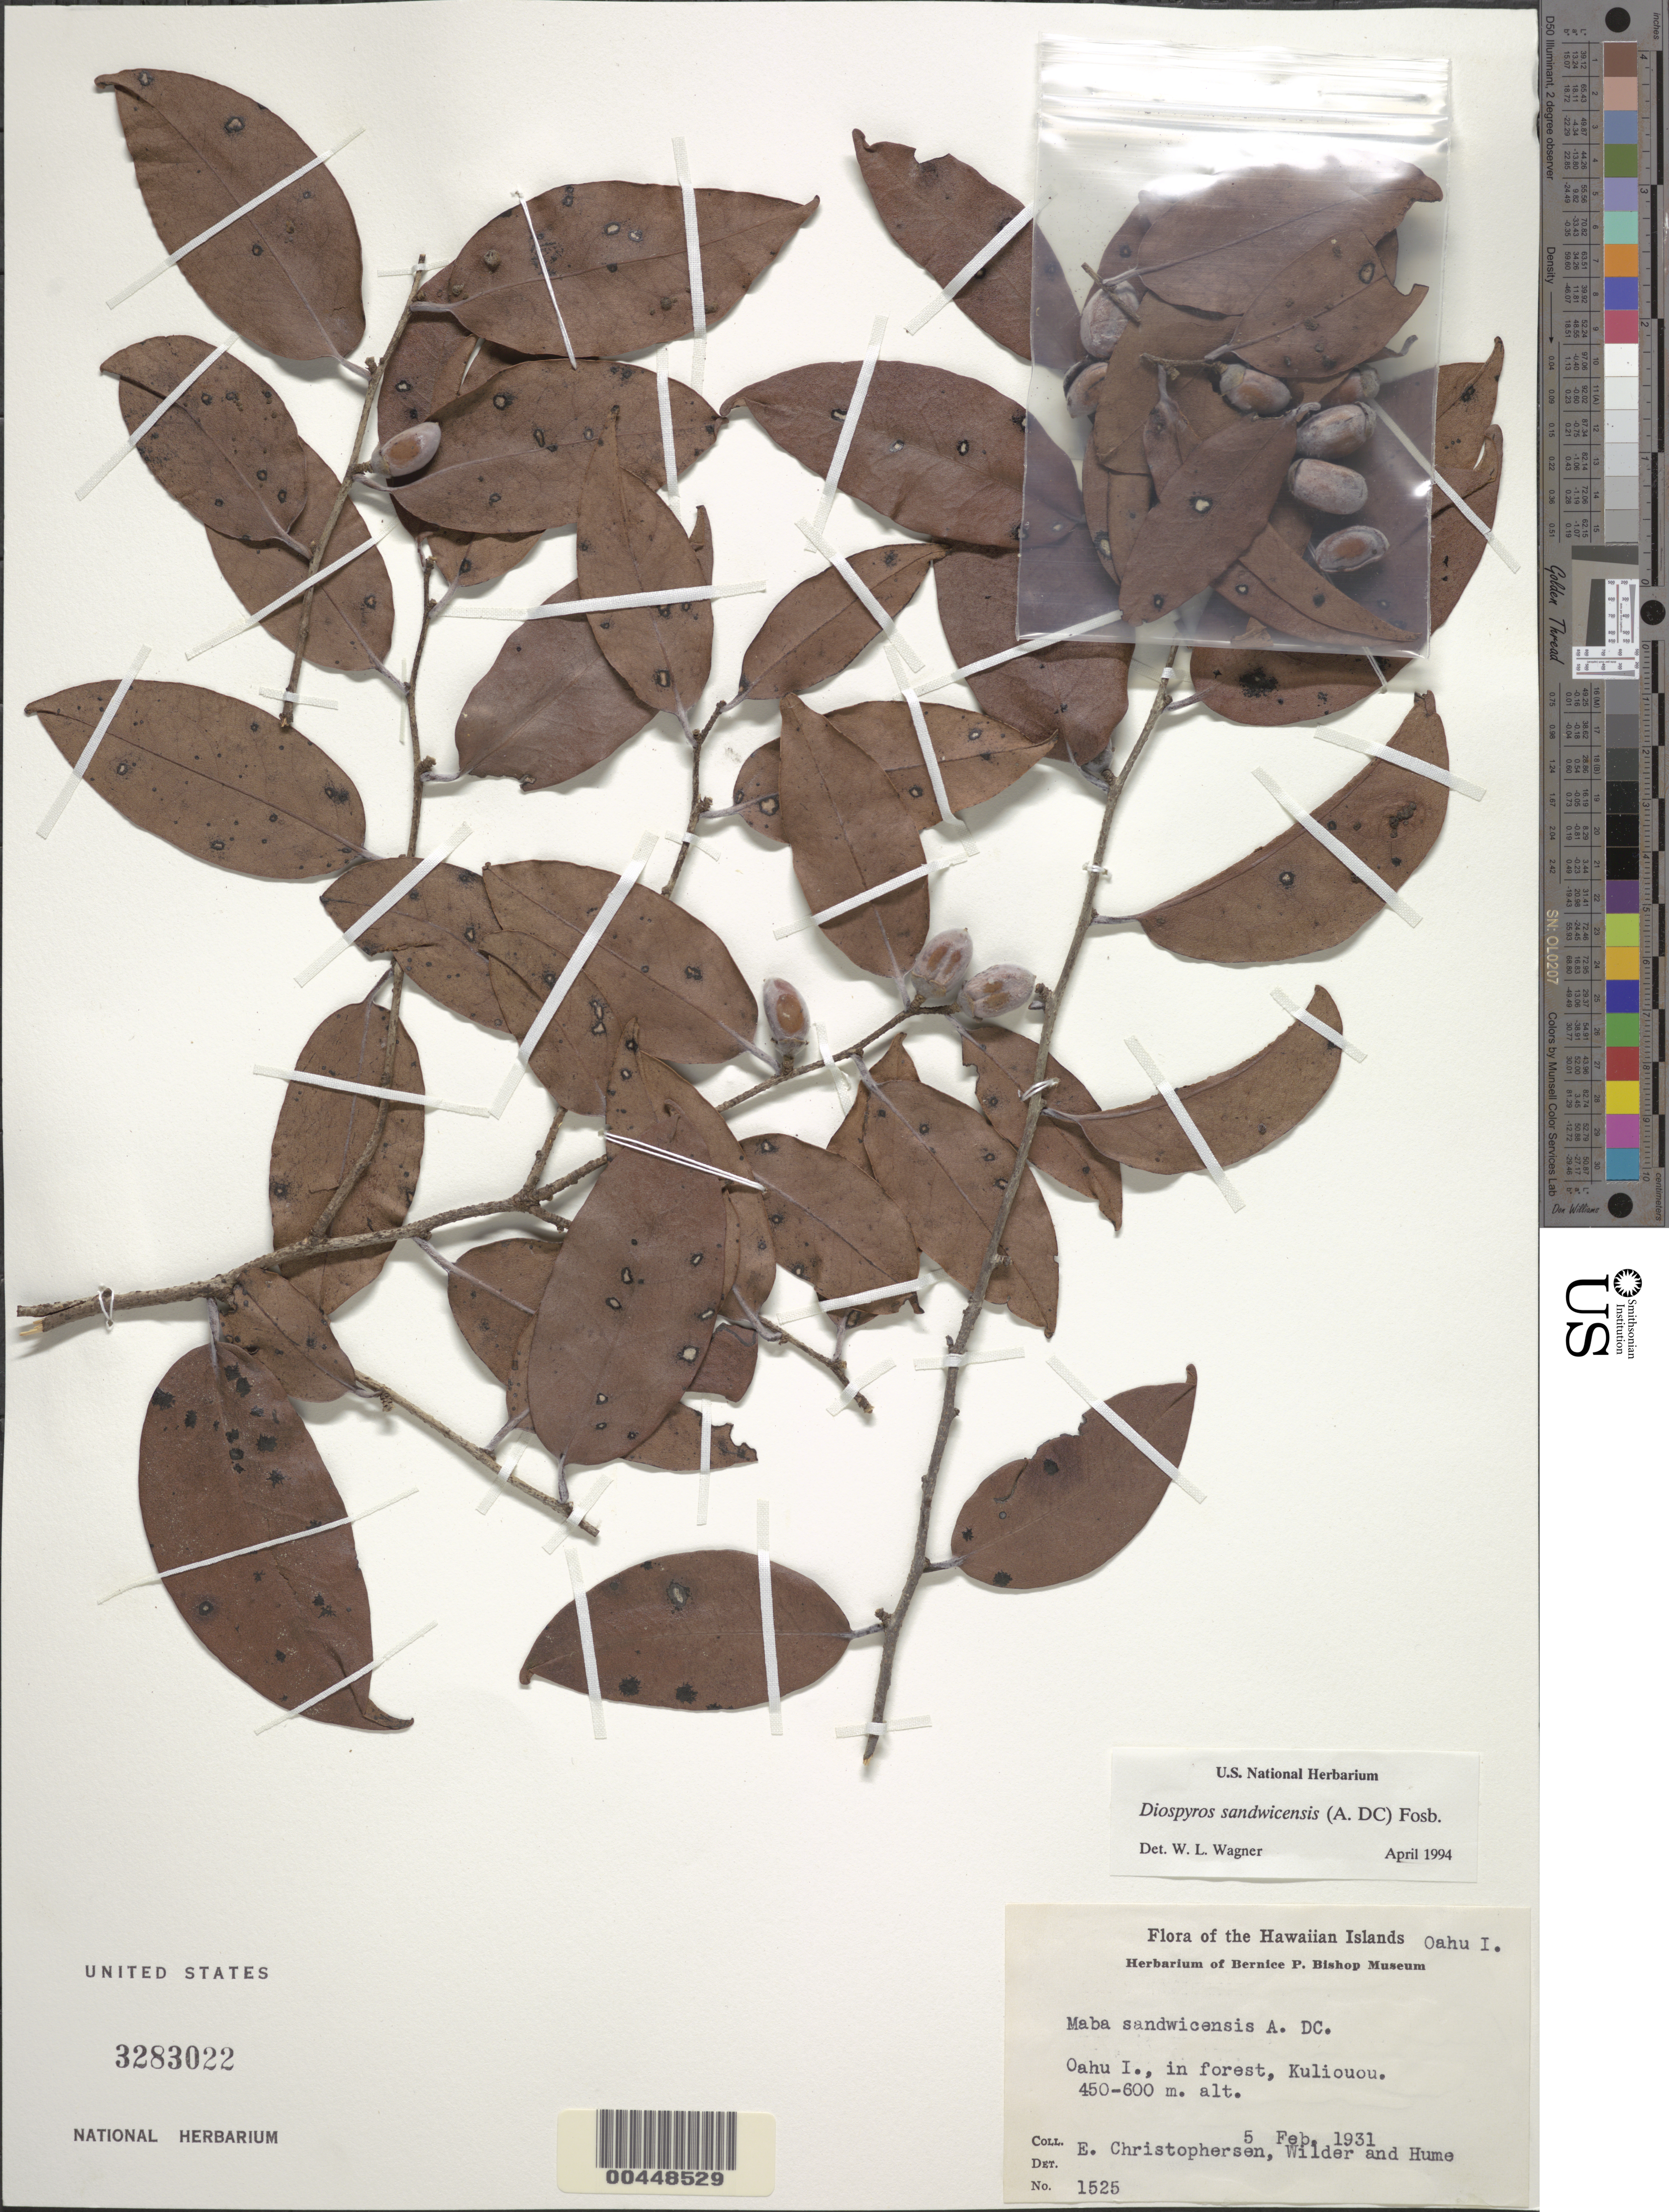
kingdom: Plantae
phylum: Tracheophyta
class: Magnoliopsida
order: Ericales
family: Ebenaceae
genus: Diospyros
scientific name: Diospyros sandwicensis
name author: (A. DC.) Fosberg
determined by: Wagner, W. L., (BOT), Smithsonian Institution - National Museum of Natural History (UNITED STATES)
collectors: E. Christophersen, G. Wilder & E. Hume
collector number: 1525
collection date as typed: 5 Feb 1931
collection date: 1931-02-05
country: United States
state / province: Hawaii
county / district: Hawaii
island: Hawaii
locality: Kuliouou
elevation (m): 450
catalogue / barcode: US 3283022